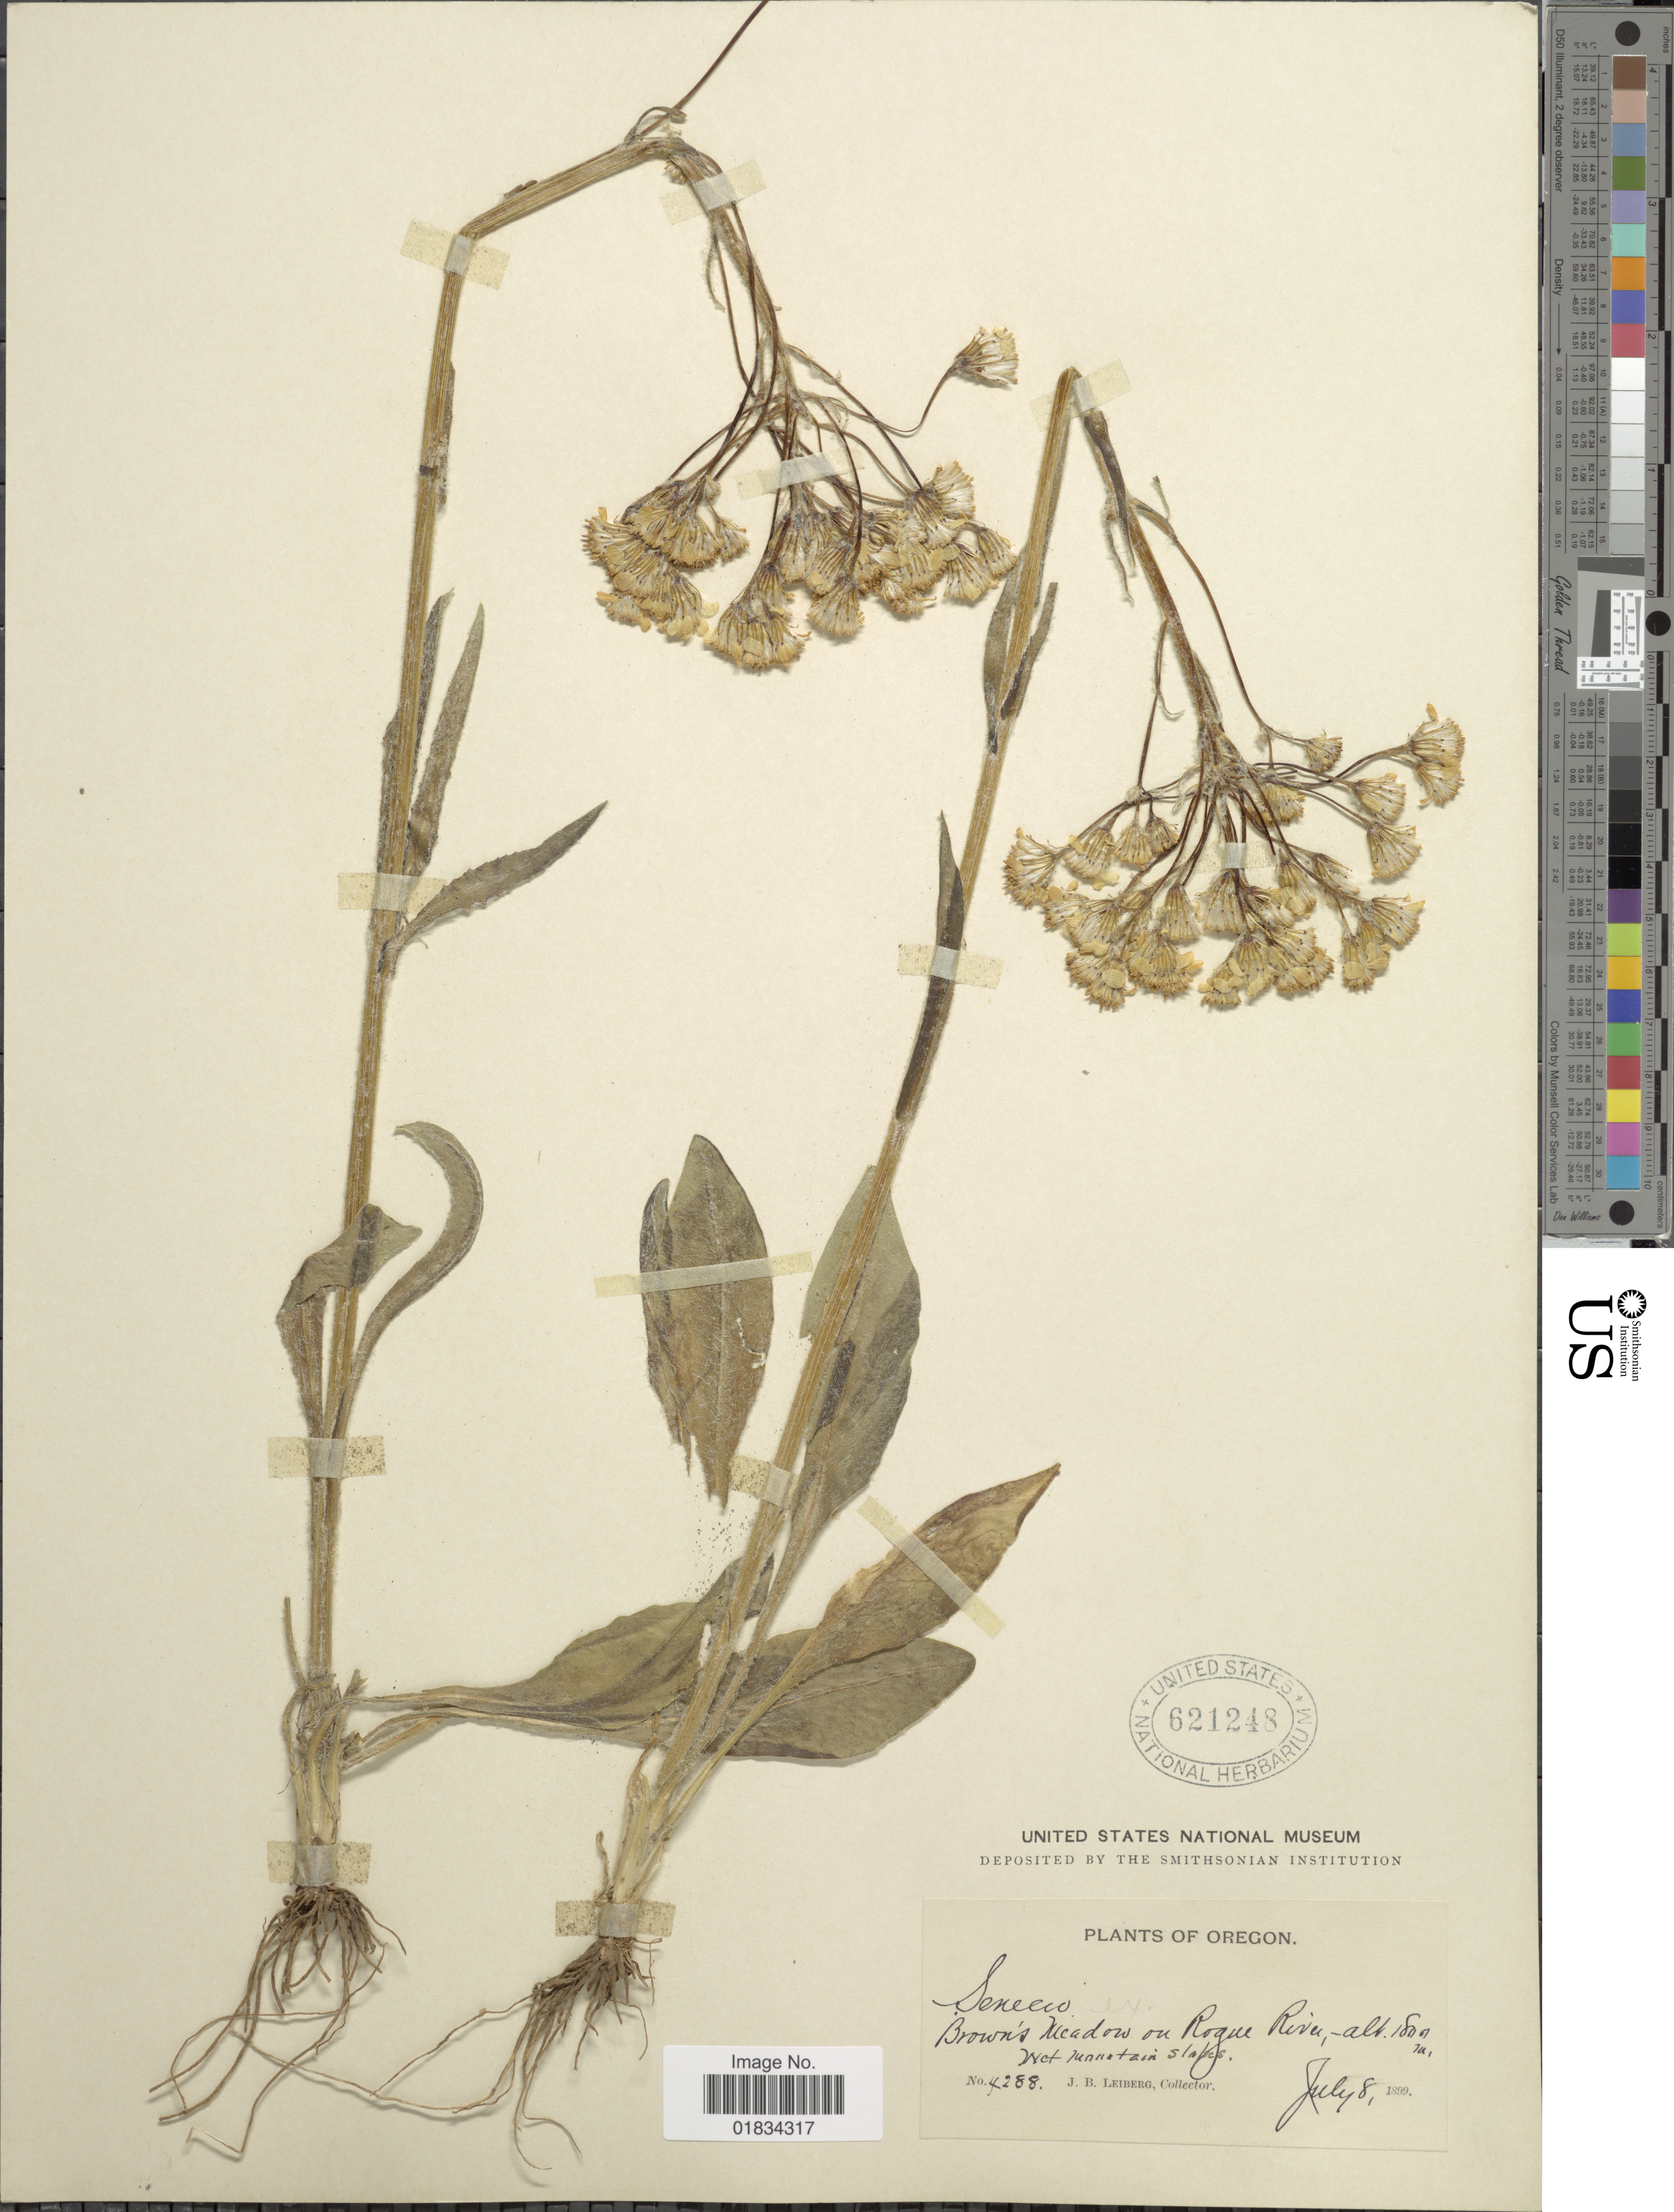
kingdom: Plantae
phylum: Tracheophyta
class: Magnoliopsida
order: Asterales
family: Asteraceae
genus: Senecio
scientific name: Senecio integerrimus var. ochroleucus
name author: (A. Gray) Cronq.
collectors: J. B. Leiberg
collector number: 4288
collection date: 1899-07-08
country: United States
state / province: Oregon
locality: Brown's Meadow on Togue River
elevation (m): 1800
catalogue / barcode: US 621248